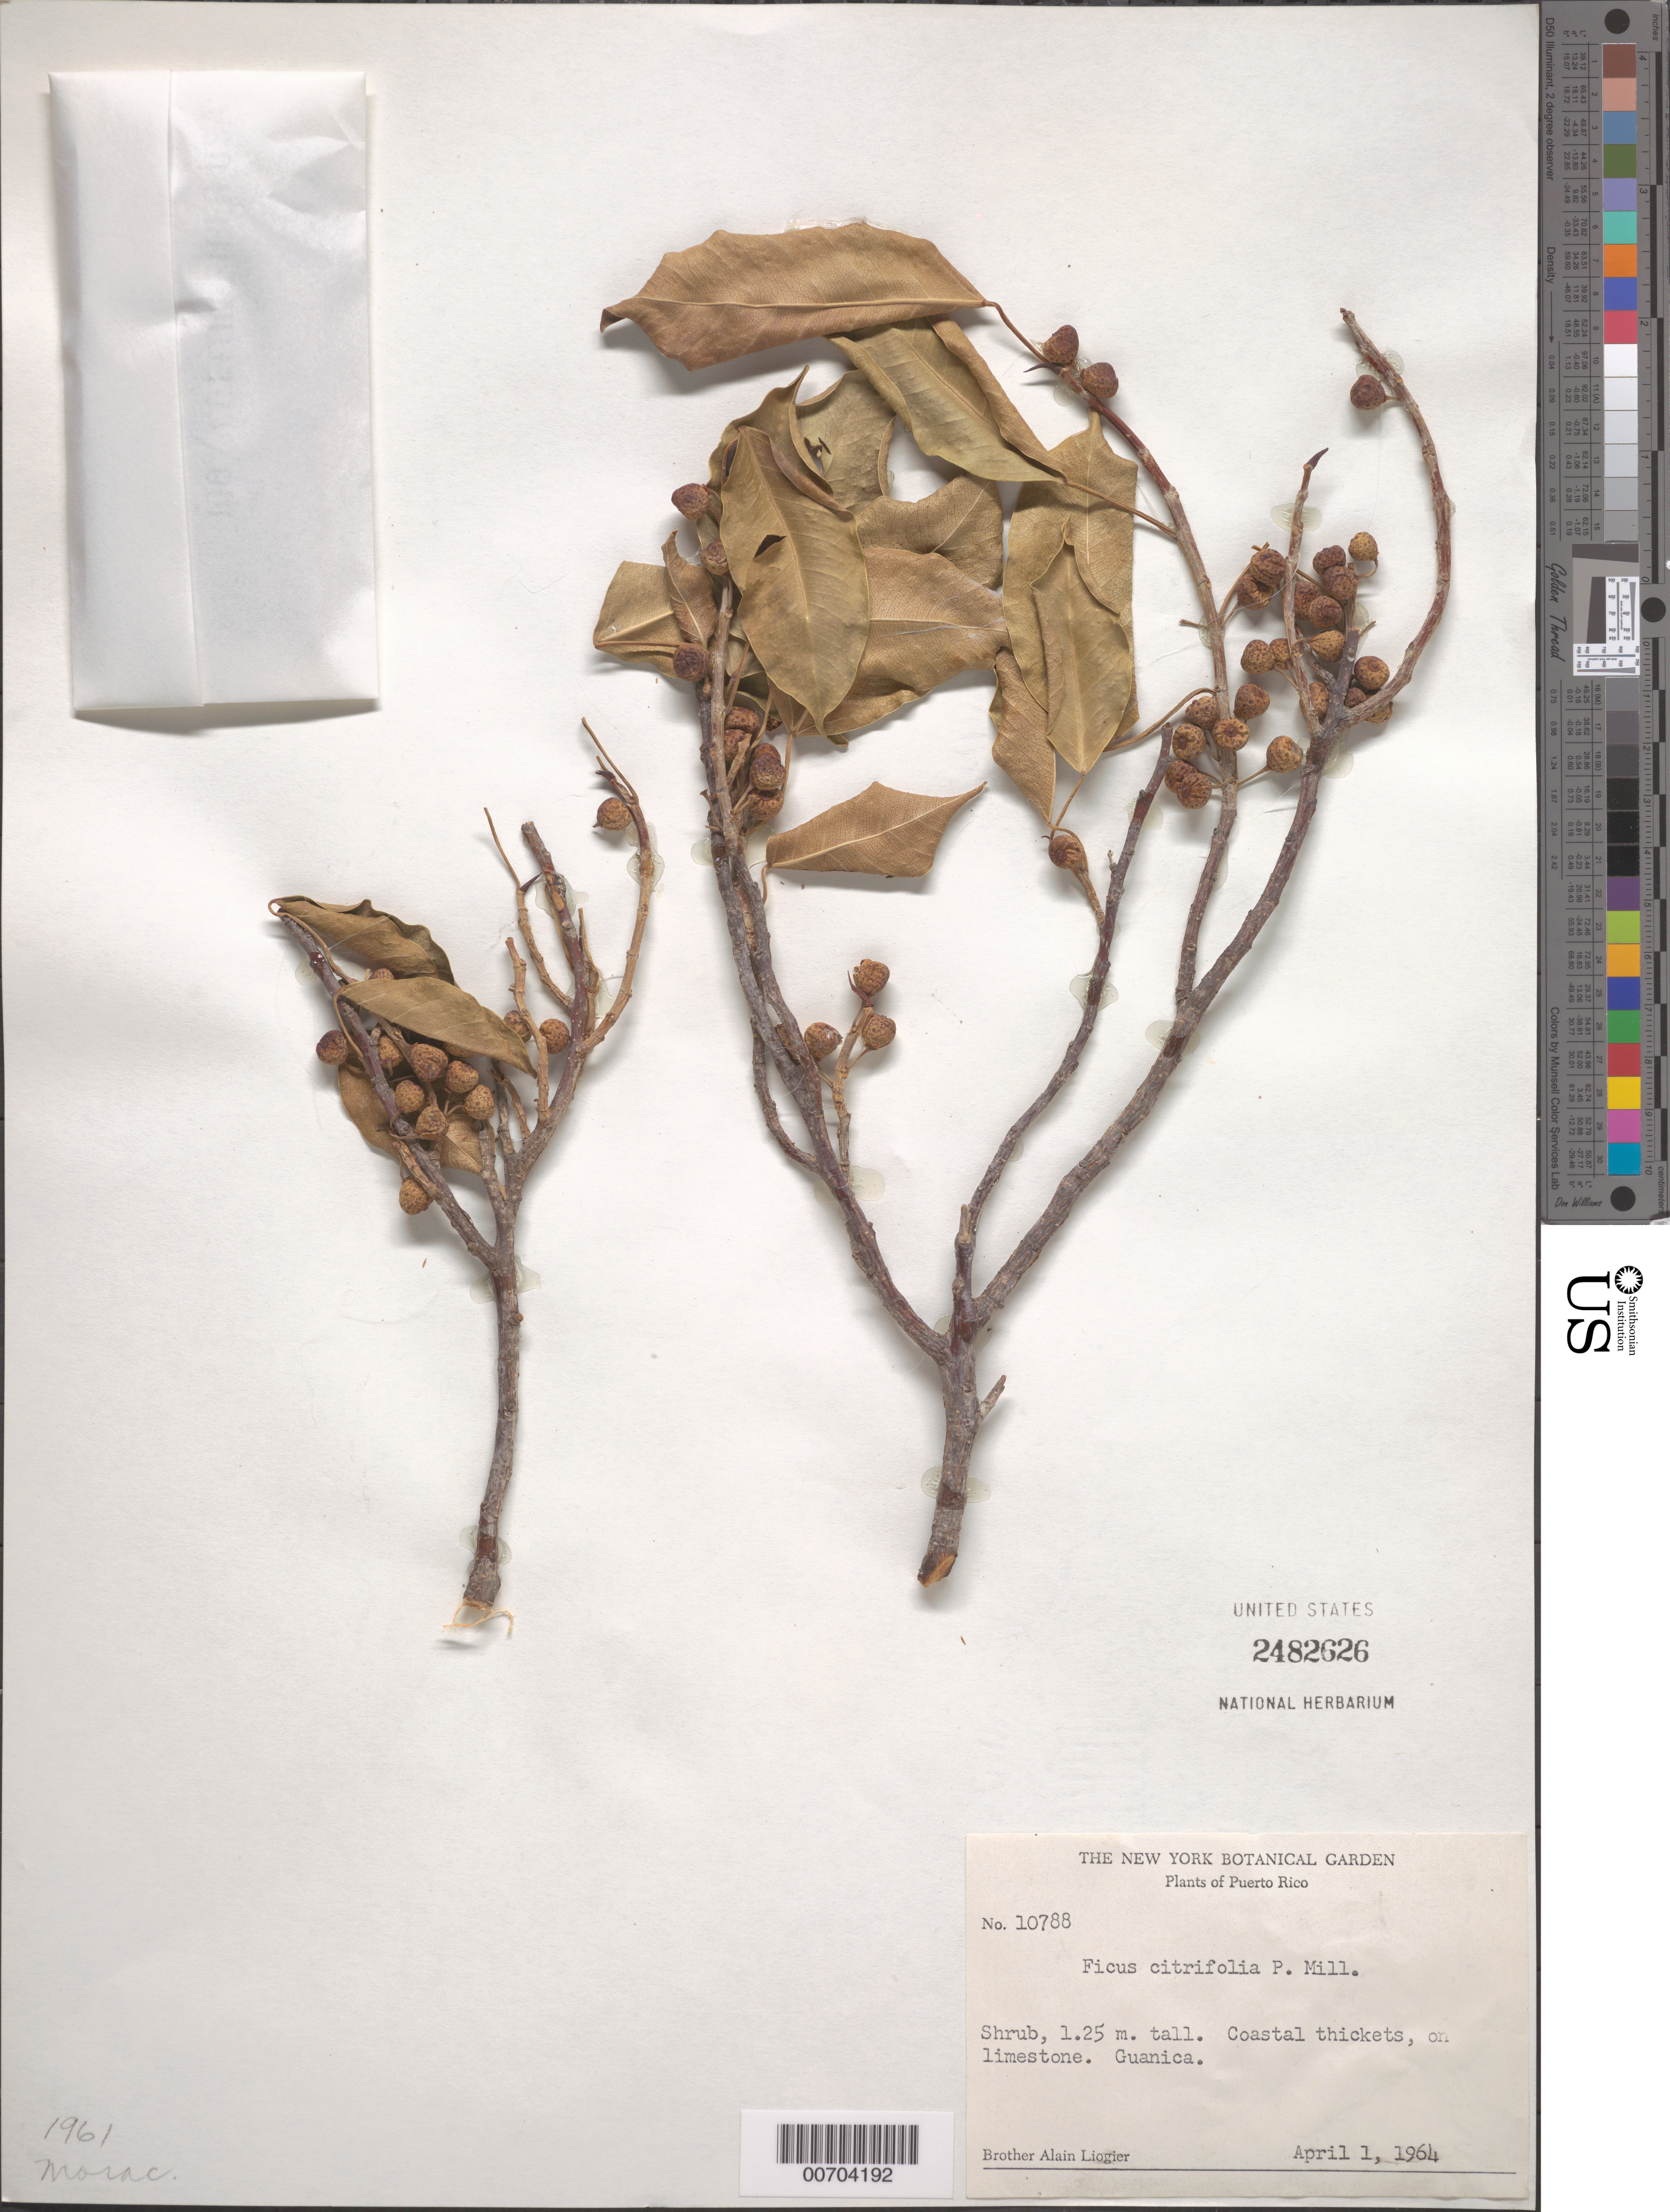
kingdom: Plantae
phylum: Tracheophyta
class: Magnoliopsida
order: Rosales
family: Moraceae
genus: Ficus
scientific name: Ficus citrifolia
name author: Mill.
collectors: A. H. Liogier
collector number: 10788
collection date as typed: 01 Apr 1964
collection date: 1964-04-01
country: Puerto Rico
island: Greater Antilles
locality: Guanica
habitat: Coastal thickets, on limestone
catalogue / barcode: US 2482626